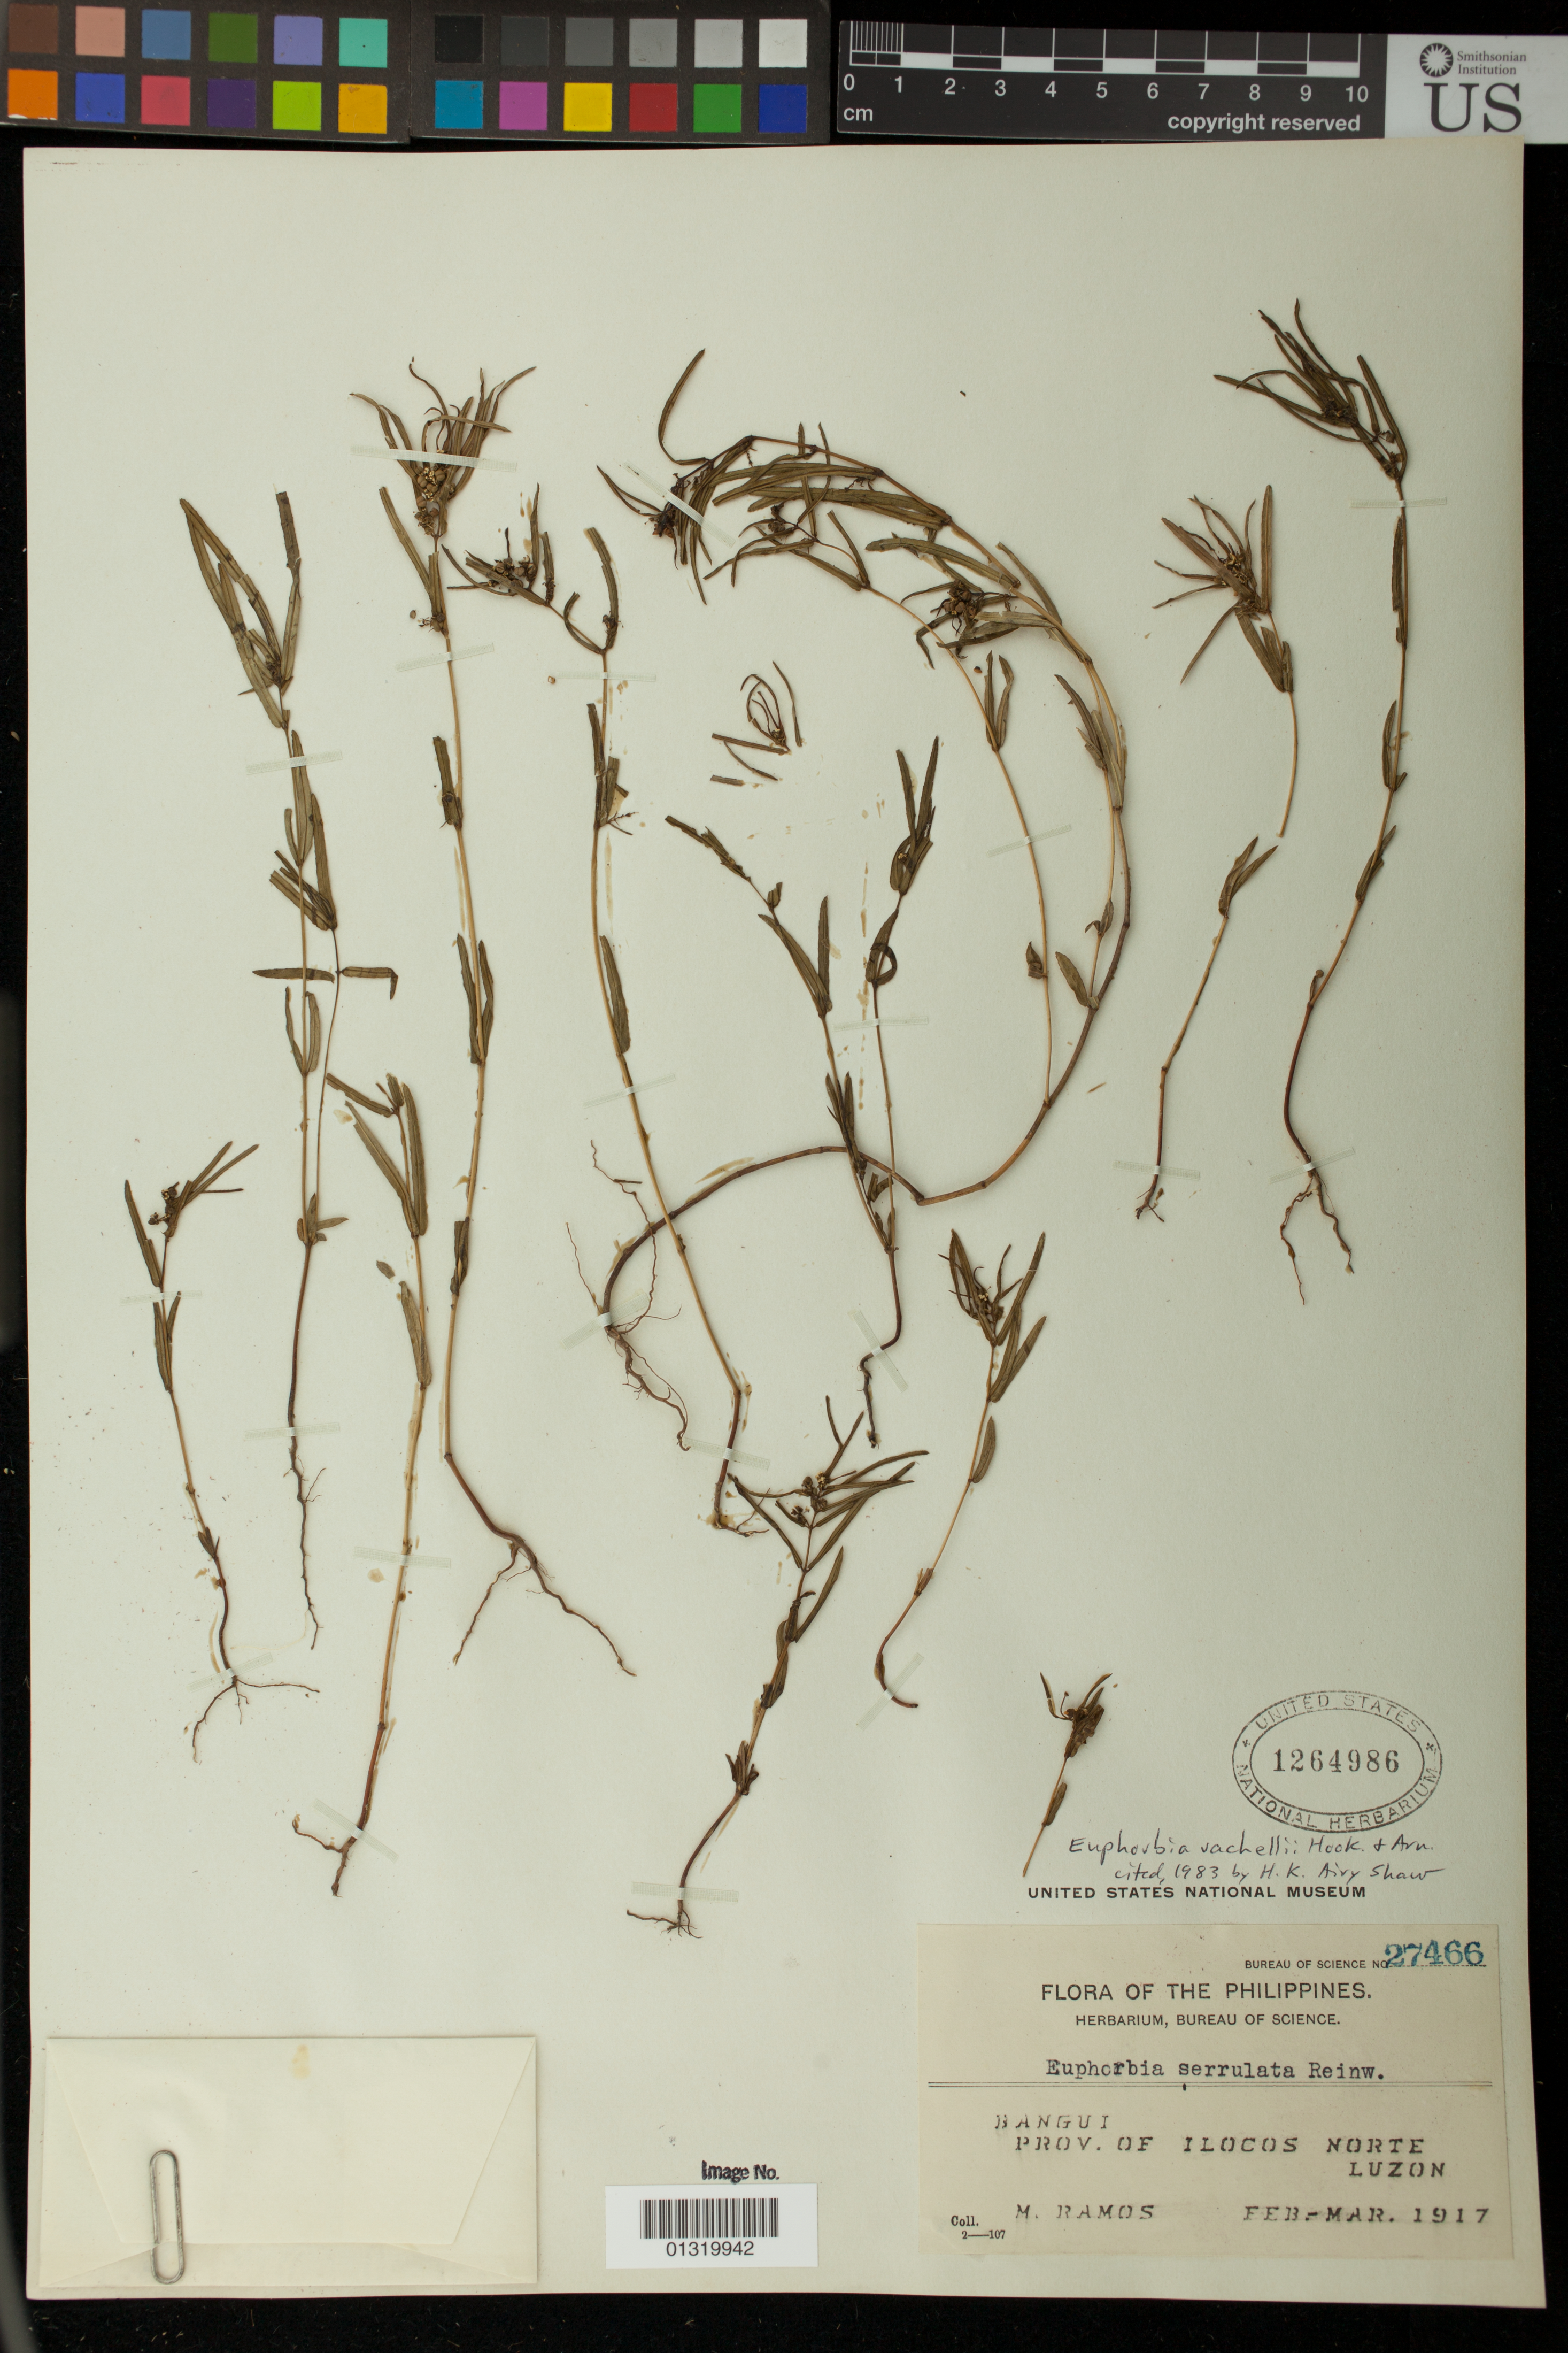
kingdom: Plantae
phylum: Tracheophyta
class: Magnoliopsida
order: Malpighiales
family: Euphorbiaceae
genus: Euphorbia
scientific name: Euphorbia bifida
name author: Hook. & Arn.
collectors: M. Ramos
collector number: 27466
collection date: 1917-02/1917-03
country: Philippines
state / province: Ilocos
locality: Bangui; Prov. of Ilocos Norte; Luzon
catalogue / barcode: US 1264986